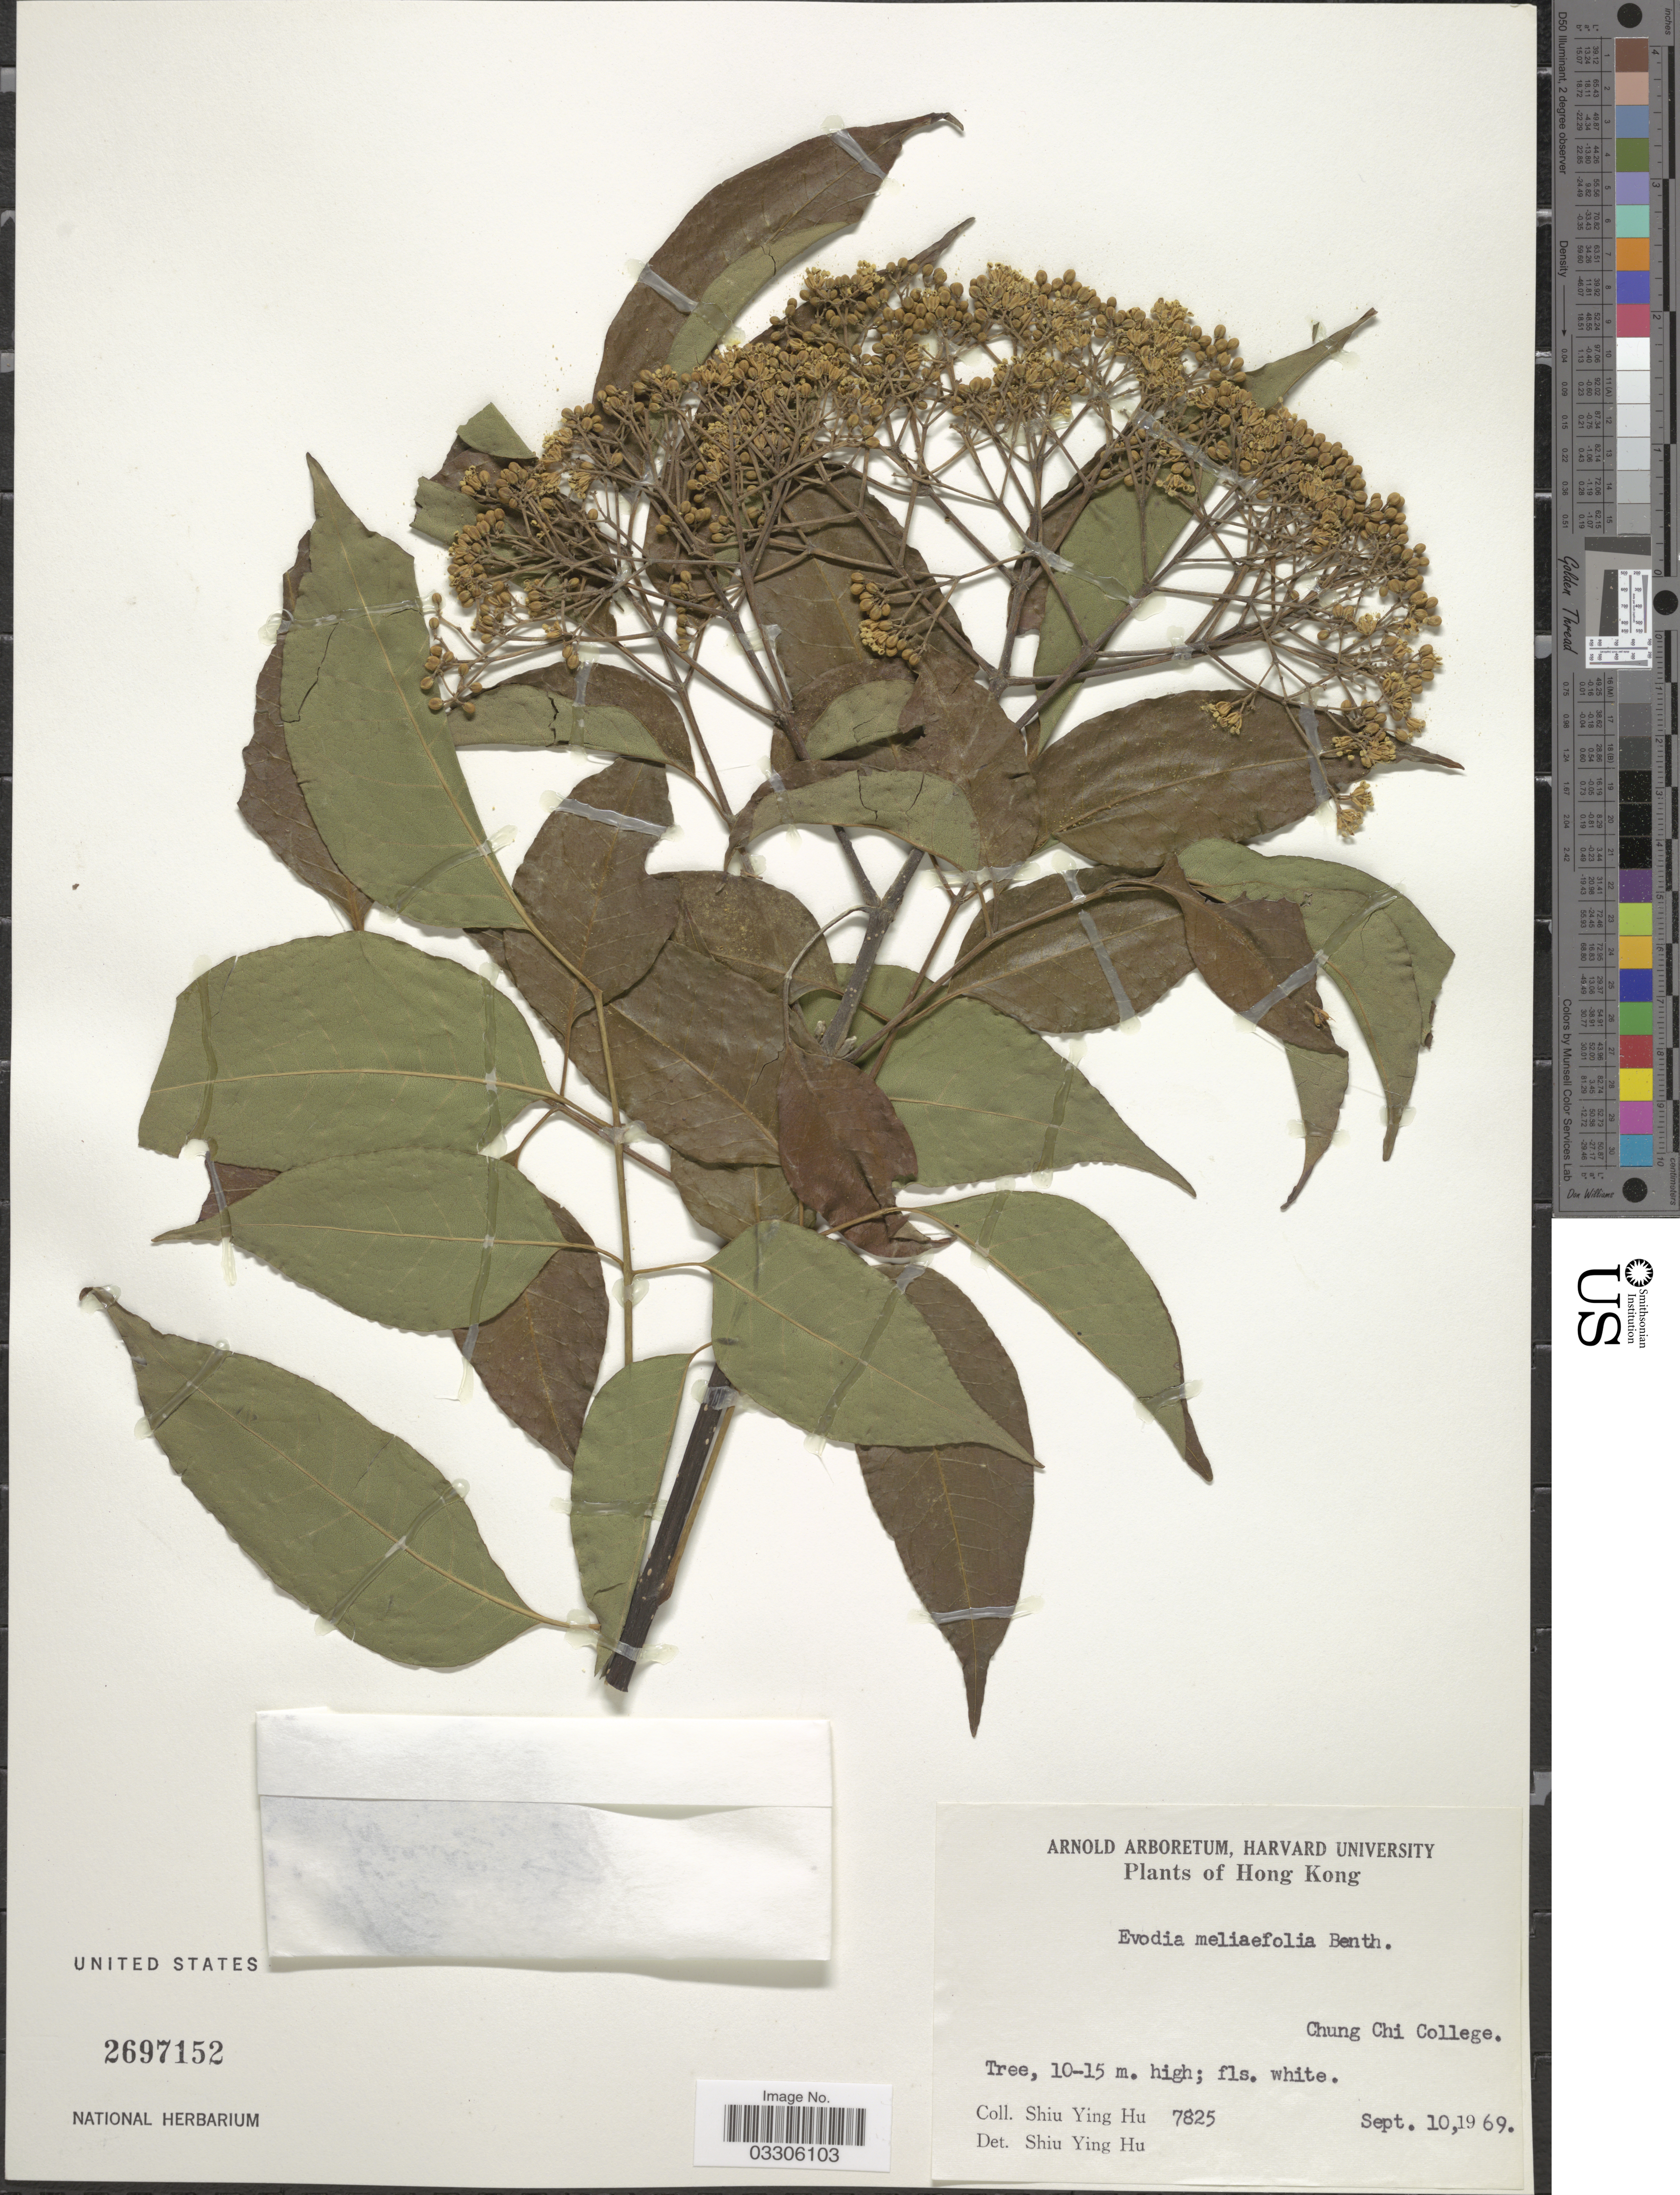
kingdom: Plantae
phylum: Tracheophyta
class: Magnoliopsida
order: Sapindales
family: Rutaceae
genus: Tetradium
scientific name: Tetradium glabrifolium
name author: (Champ. ex Benth.) T.G. Hartley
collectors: S. Y. Hu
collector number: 7825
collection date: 1969-09-10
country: China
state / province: Hong Kong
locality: Chung Chi College.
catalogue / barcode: US 2697152